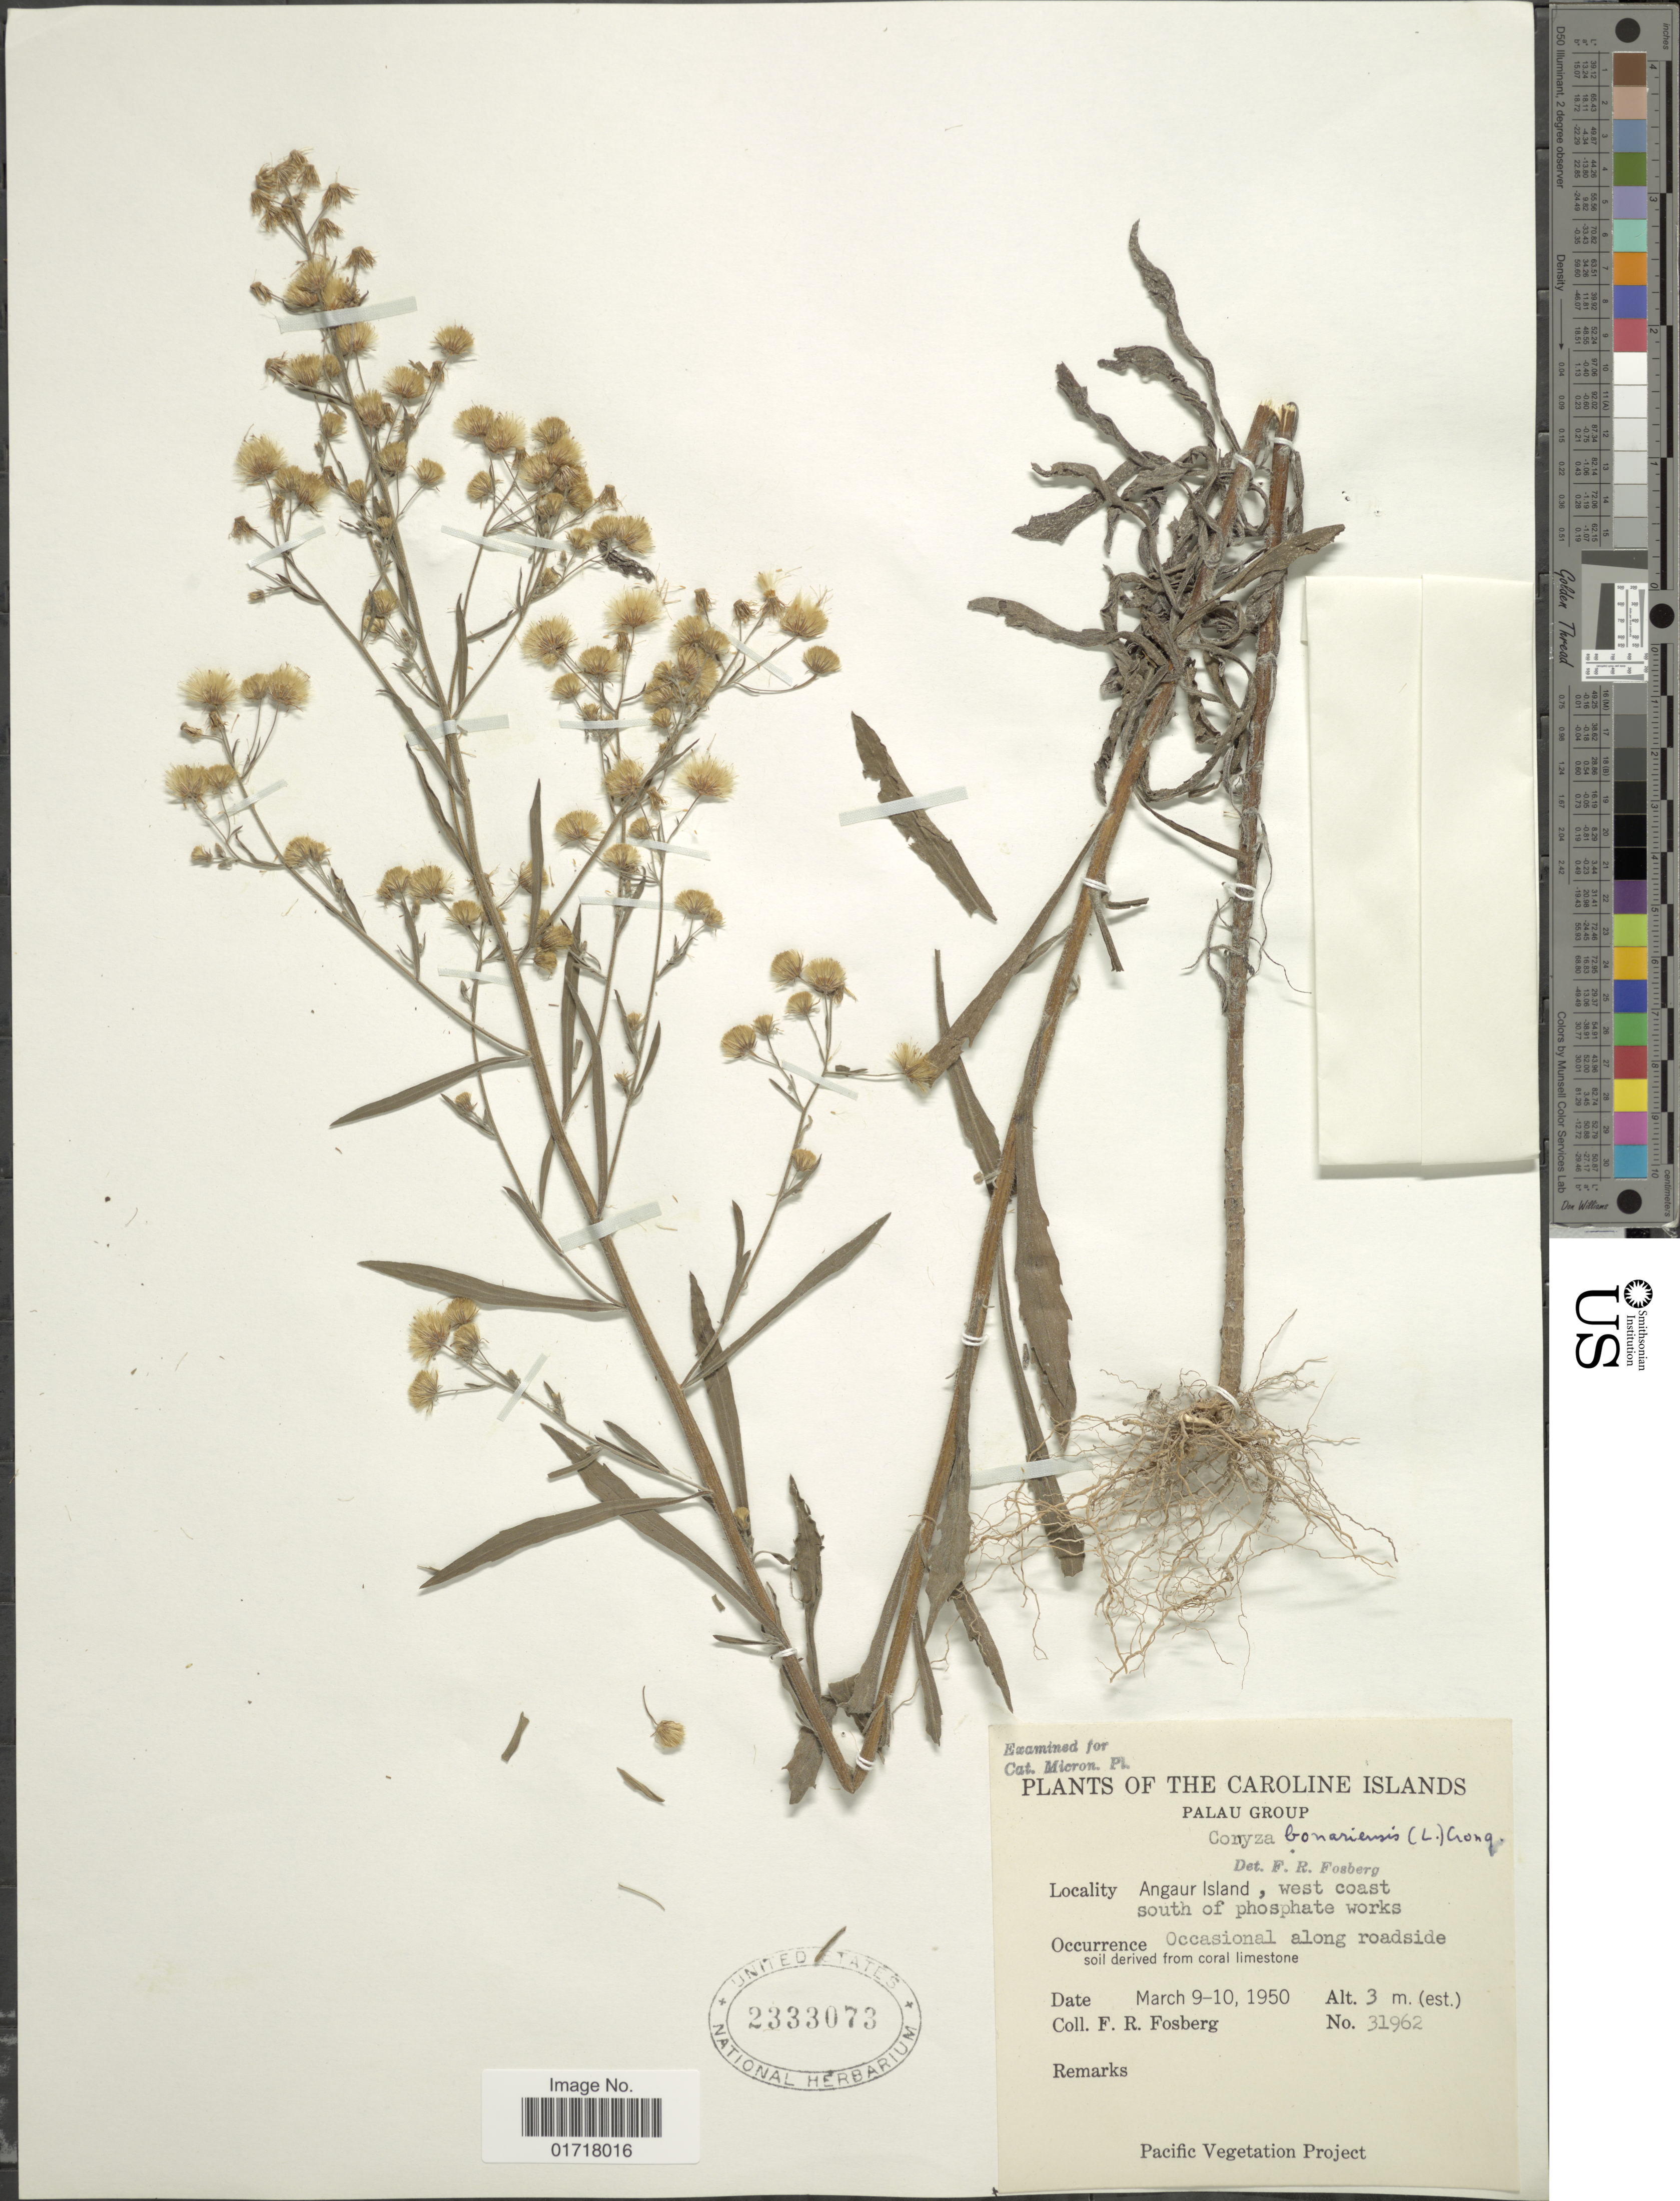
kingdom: Plantae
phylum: Tracheophyta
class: Magnoliopsida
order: Asterales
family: Asteraceae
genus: Erigeron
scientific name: Erigeron bonariensis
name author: L.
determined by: Wagner, W. L., (BOT), Smithsonian Institution - National Museum of Natural History (UNITED STATES)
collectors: F. R. Fosberg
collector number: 31962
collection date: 1950-03-09/1950-03-10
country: Palau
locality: The Caroline Islands, Palau Group, Angaur Island, west coast south of phosphate works, Occasional along roadside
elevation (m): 3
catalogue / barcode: US 2333073